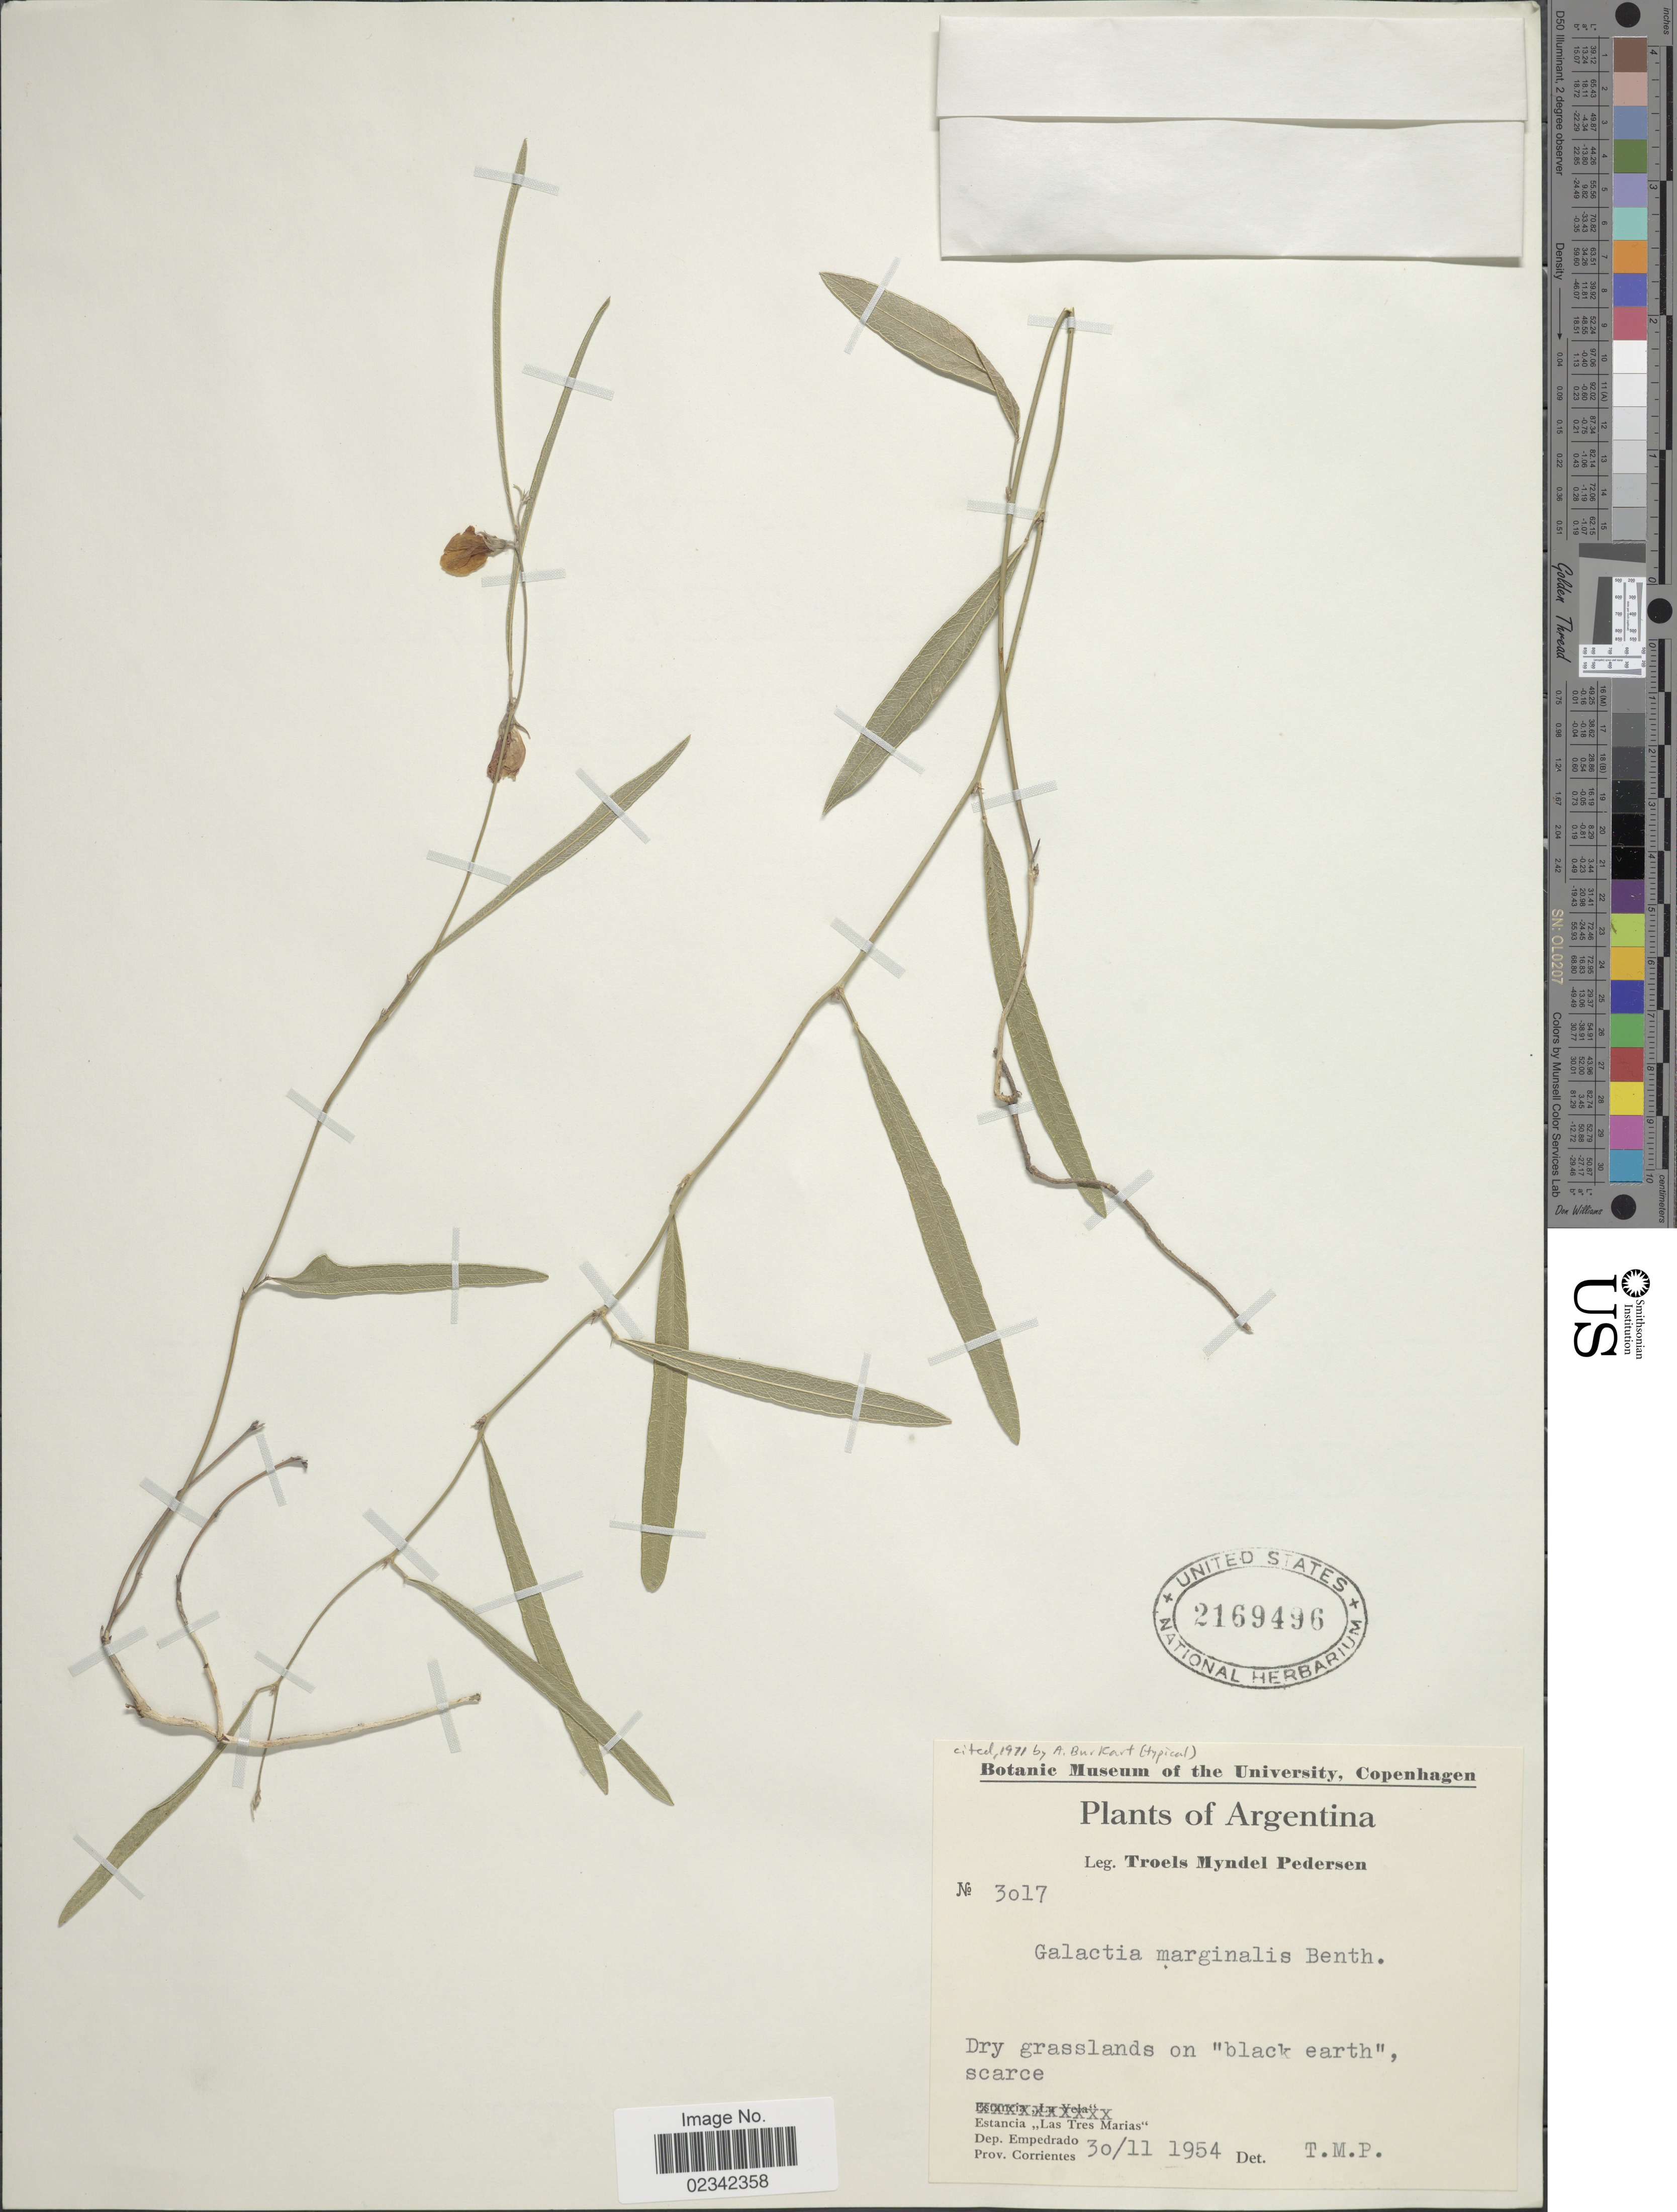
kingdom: Plantae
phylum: Tracheophyta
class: Magnoliopsida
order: Fabales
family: Fabaceae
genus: Nanogalactia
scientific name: Nanogalactia heterophylla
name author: (Gillies ex Hook. & Arn.) L.P. Queiroz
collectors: T. Pederson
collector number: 3017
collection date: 1954-11-30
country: Argentina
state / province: Corrientes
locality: Estancia Las Tres Marias, dep. Empedrado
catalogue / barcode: US 2169496